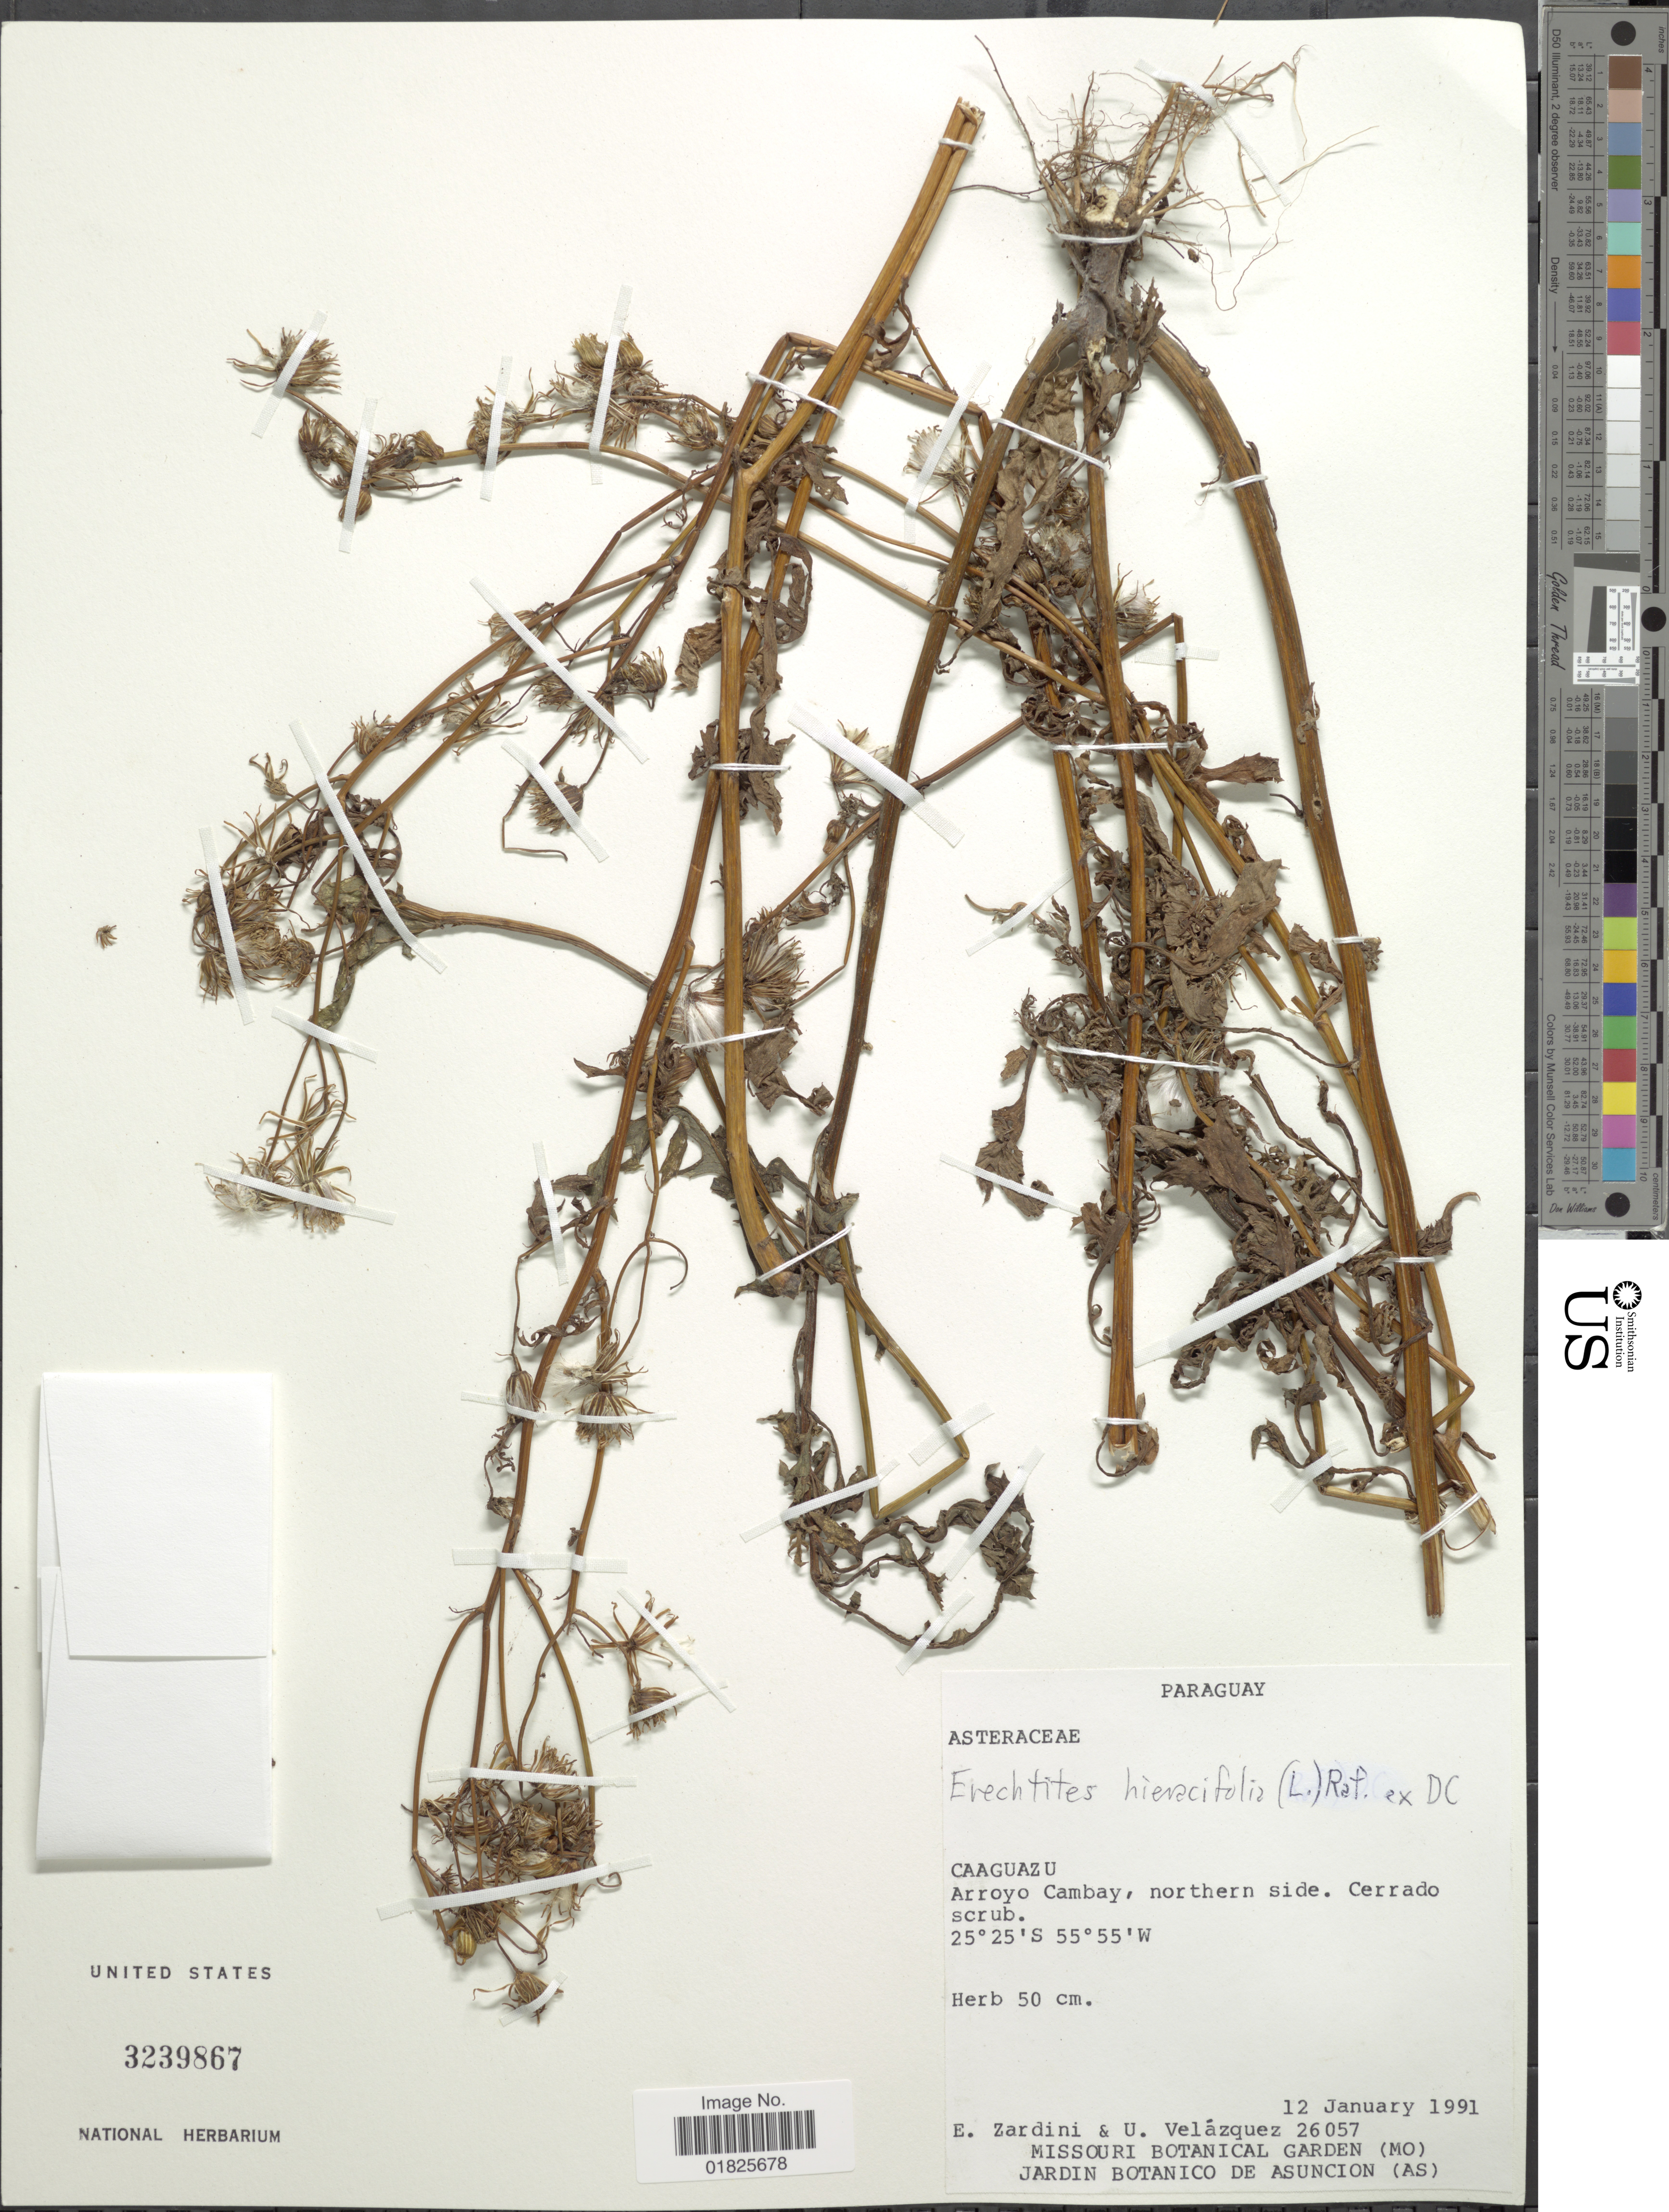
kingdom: Plantae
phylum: Tracheophyta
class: Magnoliopsida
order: Asterales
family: Asteraceae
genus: Erechtites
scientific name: Erechtites hieraciifolius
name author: (L.) Raf. ex DC.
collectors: E. M. Zardini & U. Velazquez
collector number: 26057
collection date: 1991-01-12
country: Paraguay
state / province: Caaguazu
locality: Arroyo Cambay, northern side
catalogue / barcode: US 3239867